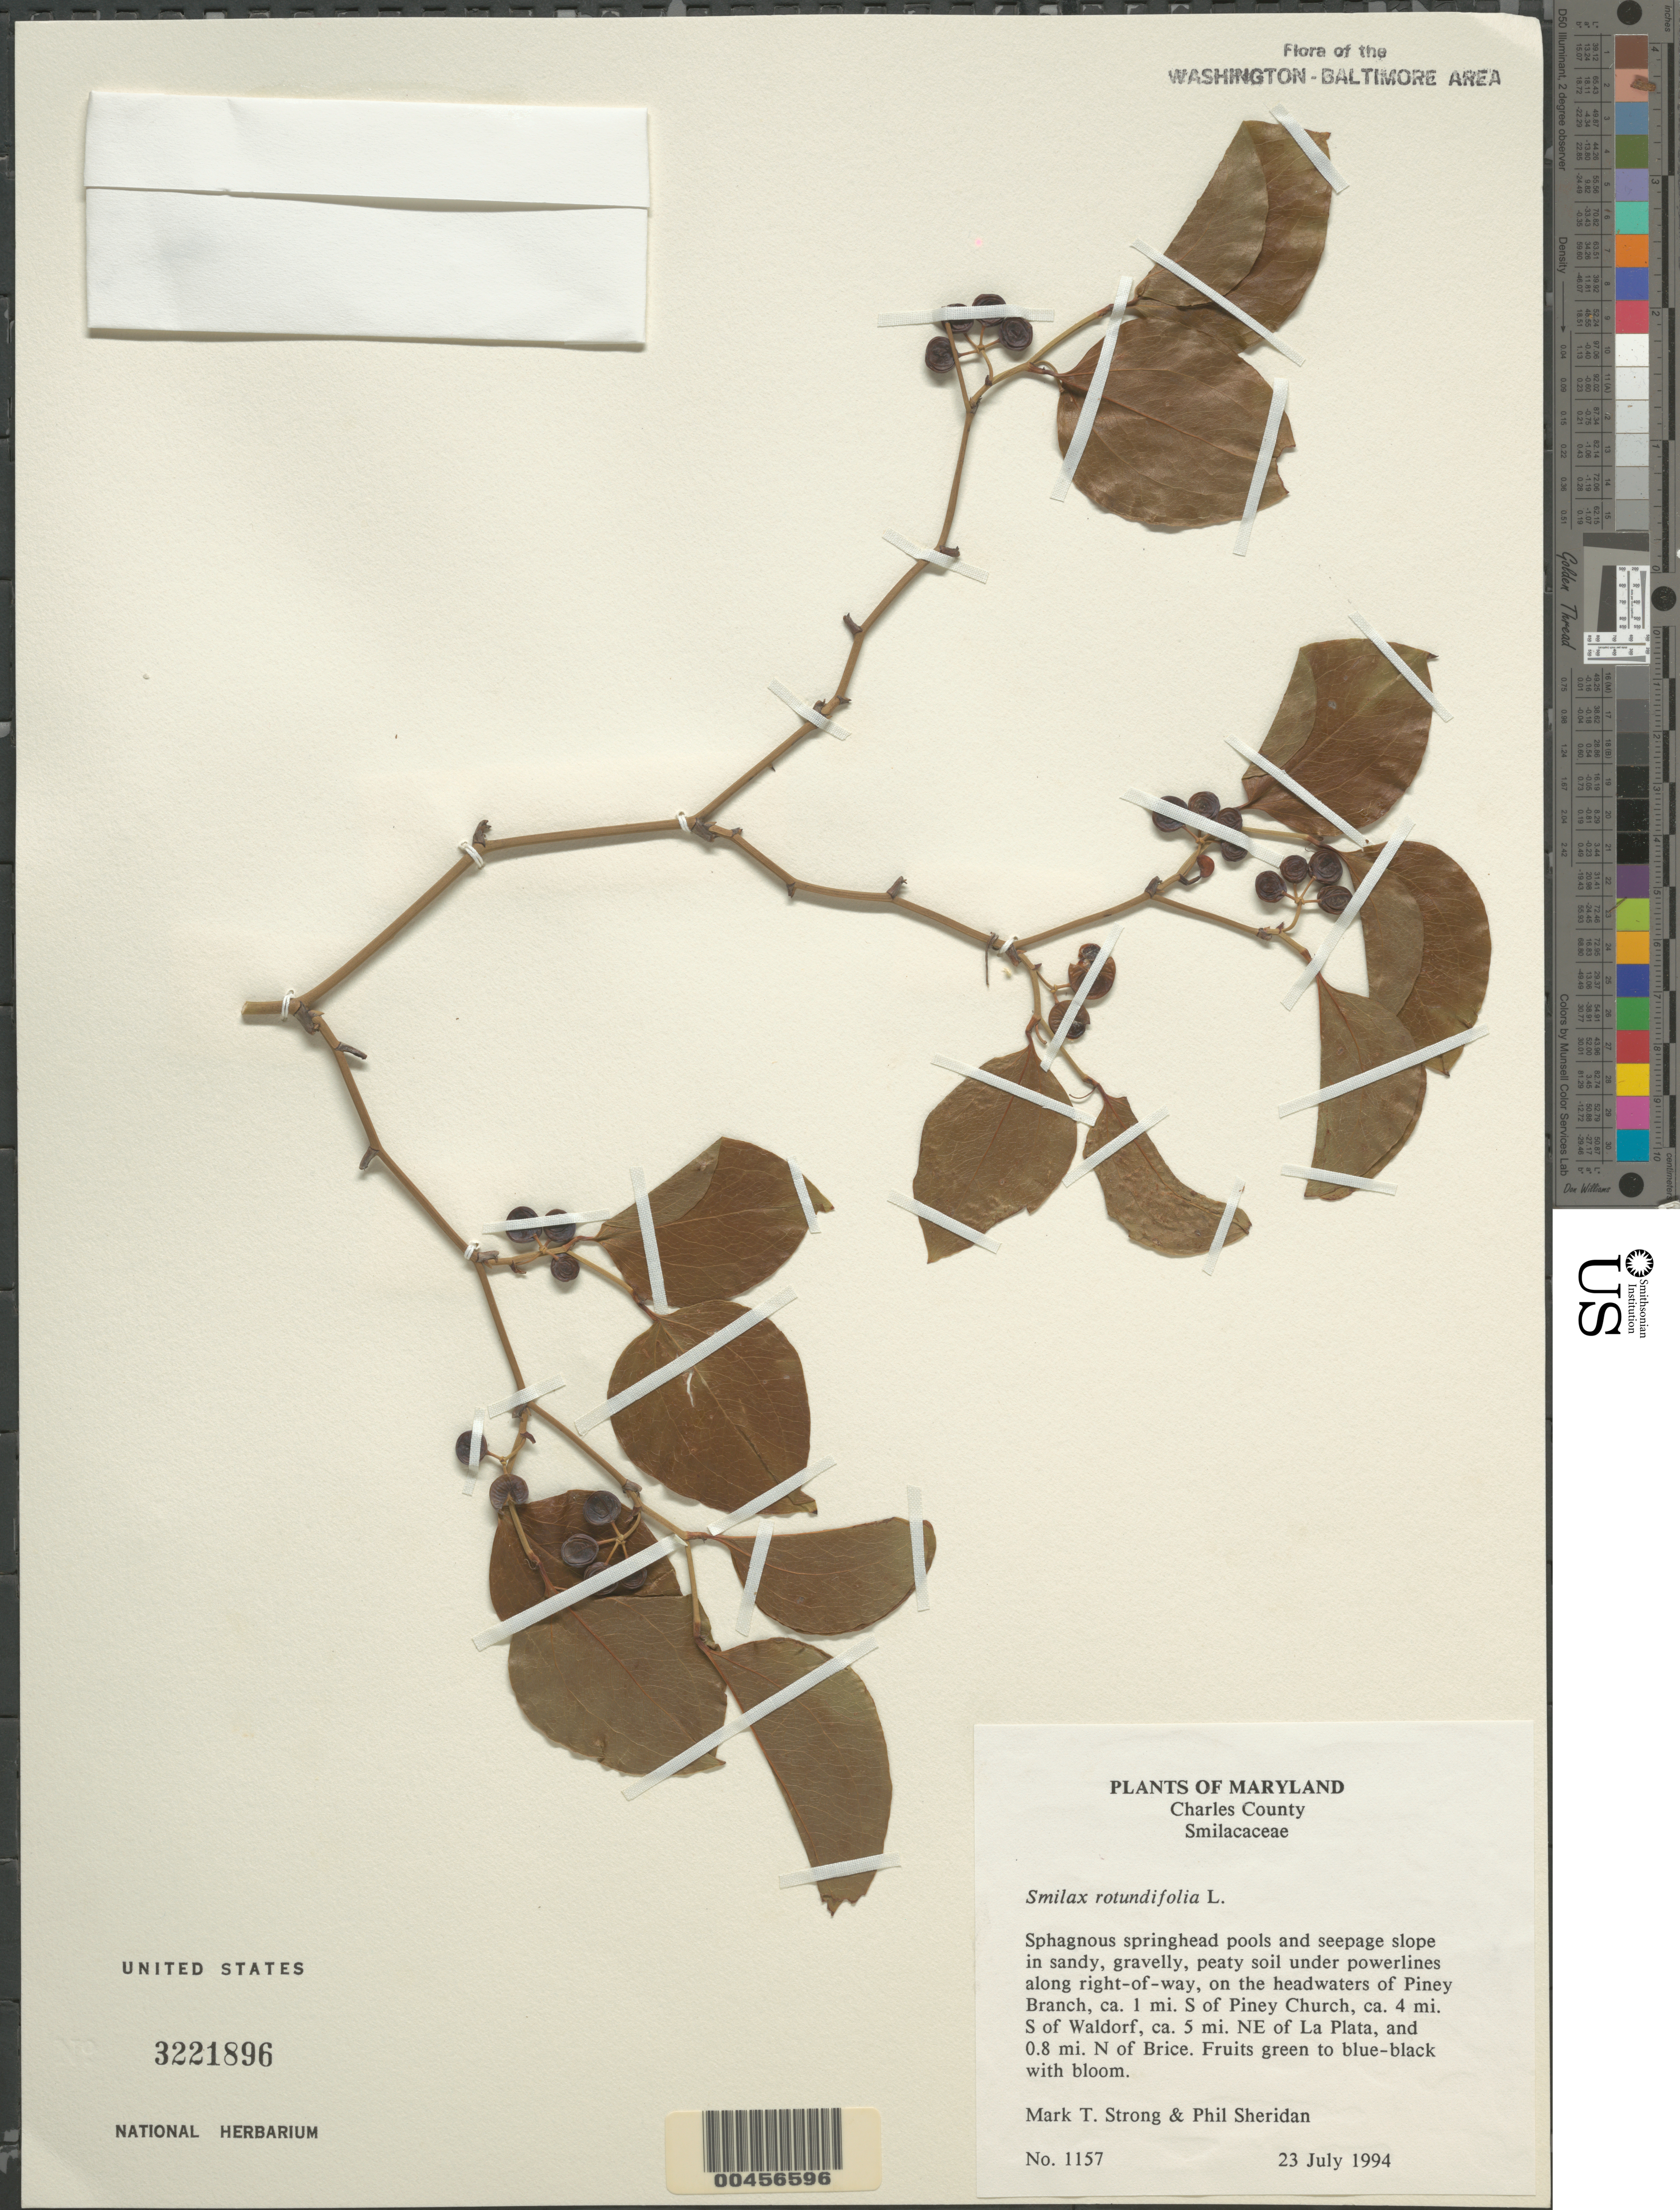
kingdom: Plantae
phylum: Tracheophyta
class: Liliopsida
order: Liliales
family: Smilacaceae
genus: Smilax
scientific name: Smilax rotundifolia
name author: L.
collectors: M. T. Strong & P. Sheridan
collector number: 1157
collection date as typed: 23 Jul 1994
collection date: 1994-07-23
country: United States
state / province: Maryland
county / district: Charles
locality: Piney Branch, S of Piney Church, S of Waldorf, NE of La Plata, N of Brice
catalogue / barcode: US 3221896